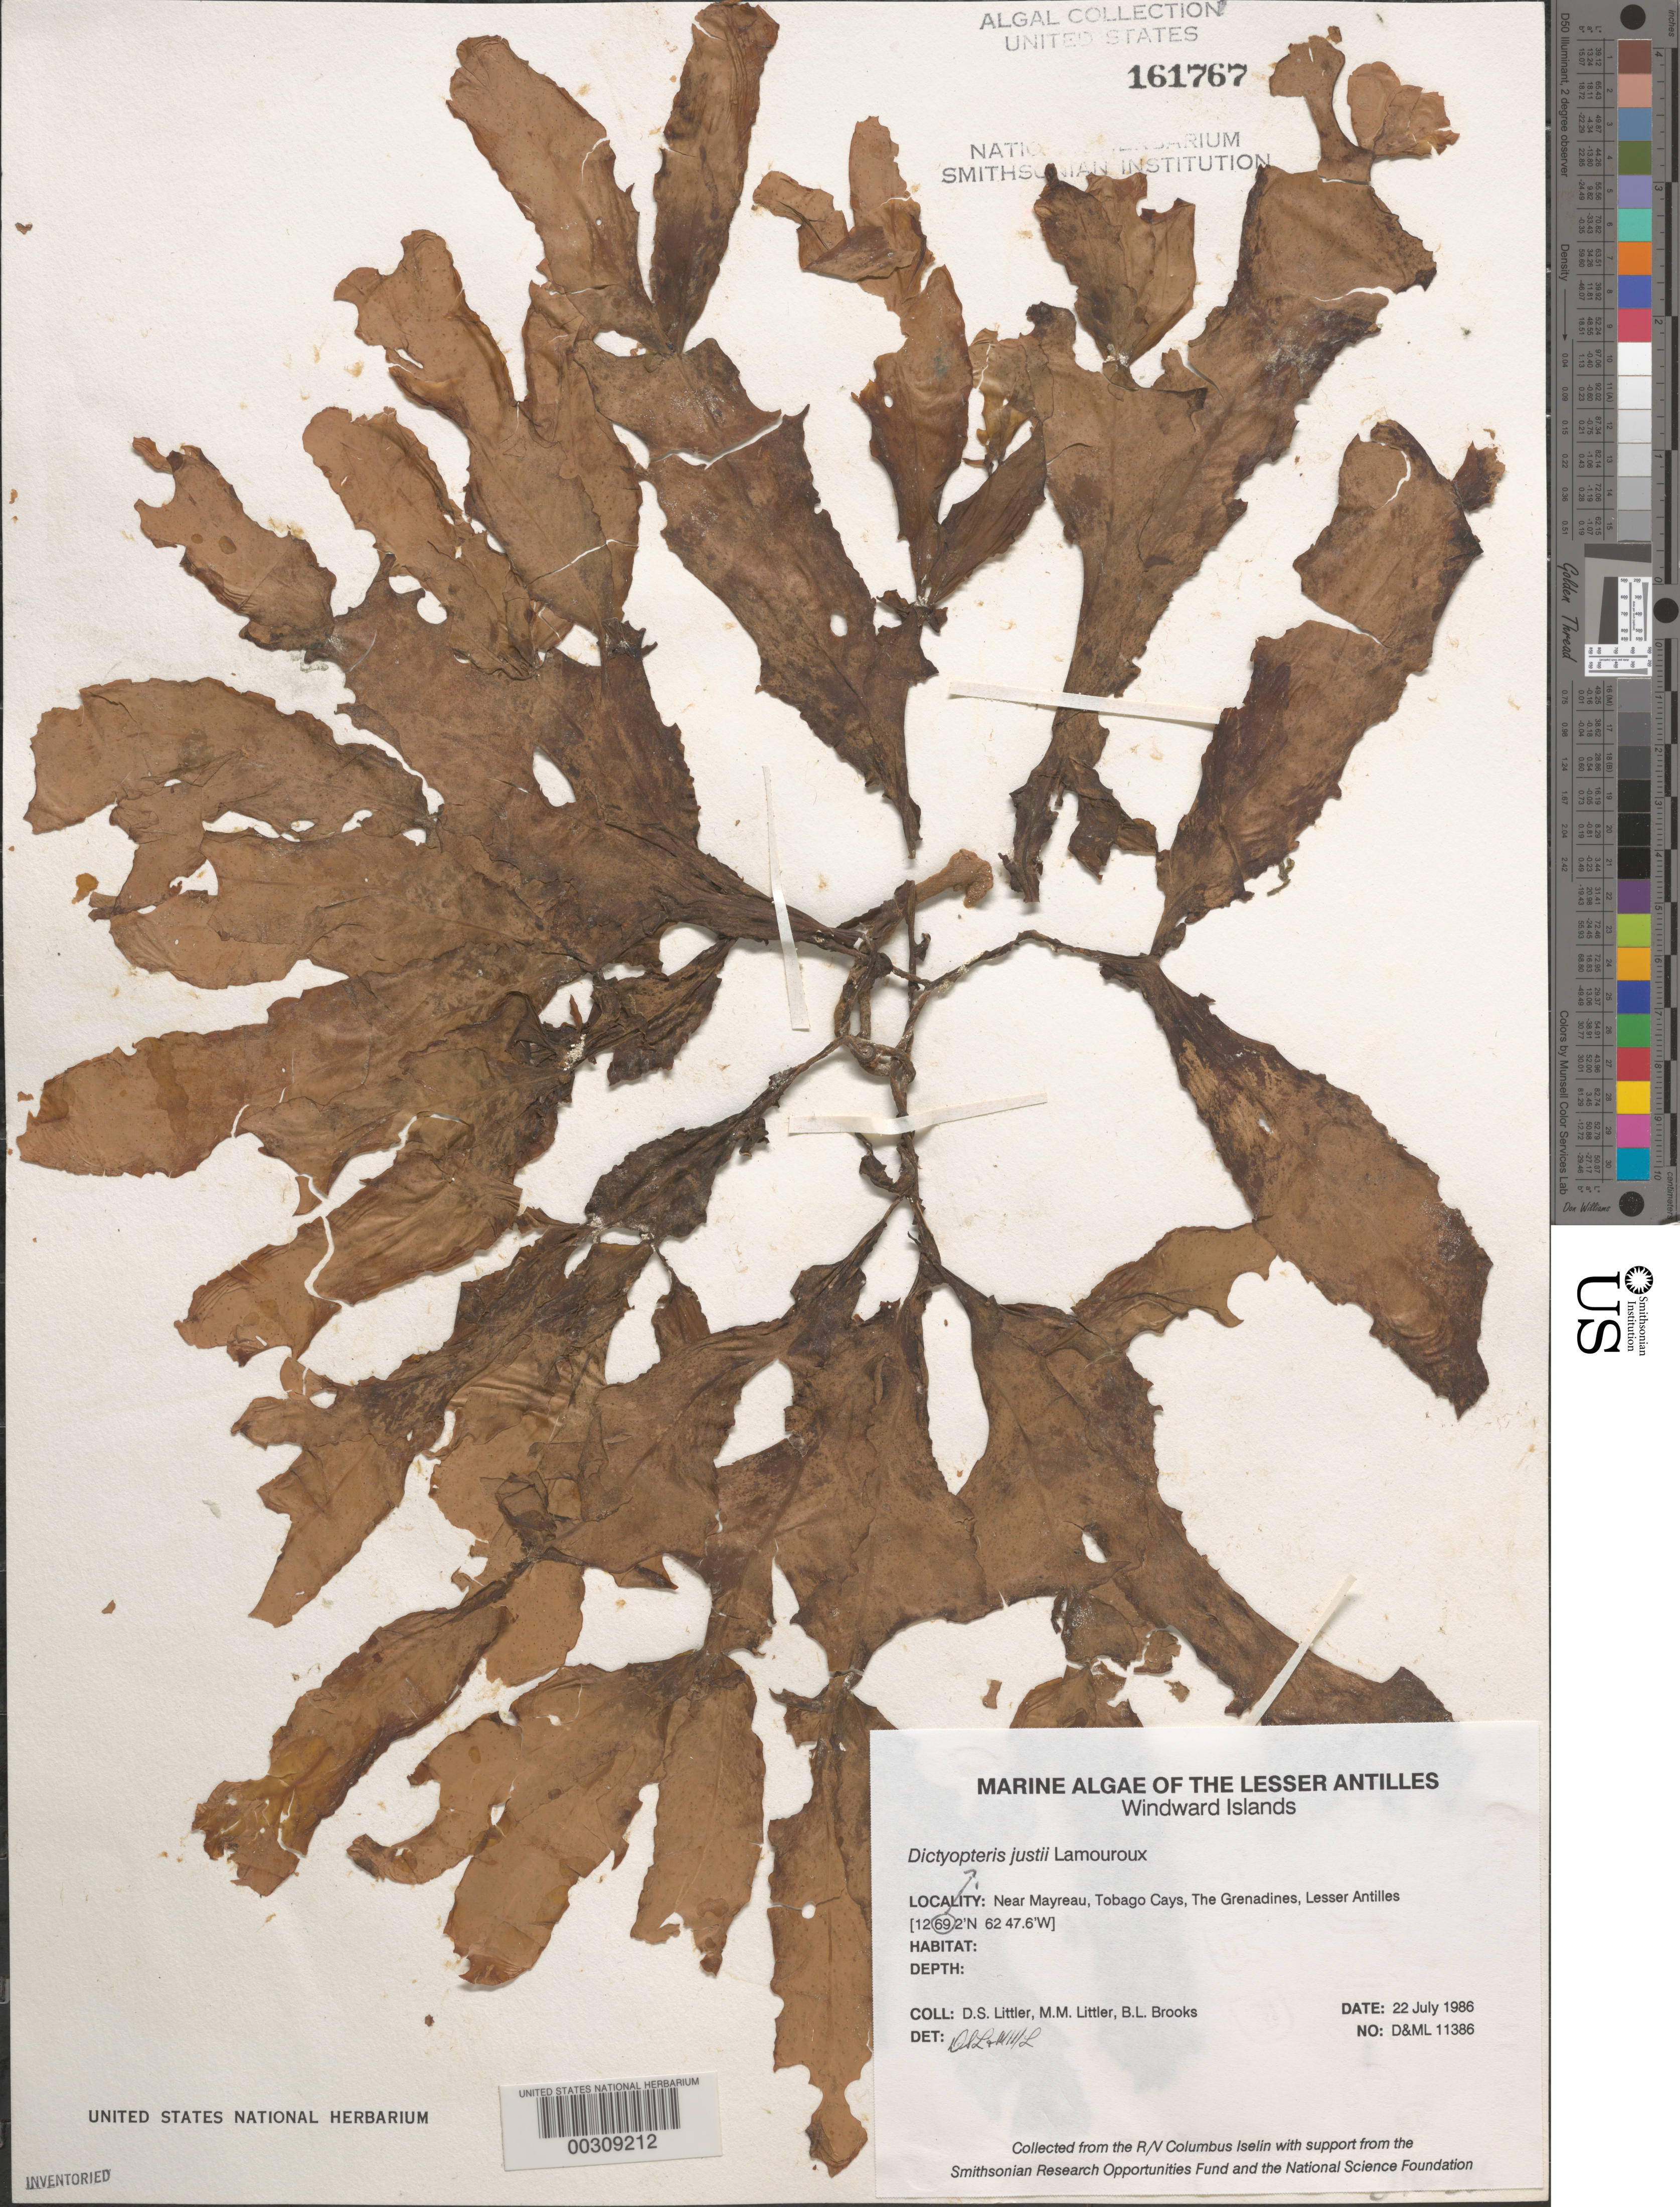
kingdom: Chromista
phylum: Ochrophyta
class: Phaeophyceae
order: Dictyotales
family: Dictyotaceae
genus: Dictyopteris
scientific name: Dictyopteris justii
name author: J.V.Lamouroux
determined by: Littler, D. S.; Littler, M. M.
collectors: D. S. Littler, M. M. Littler & B. Brooks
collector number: D&ML 11386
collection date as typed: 22 Jul 1986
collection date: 1986-07-22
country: St. Vincent - Grenadines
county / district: Grenadines Parish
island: Mayreau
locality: Near Mayreau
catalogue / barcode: US 161767